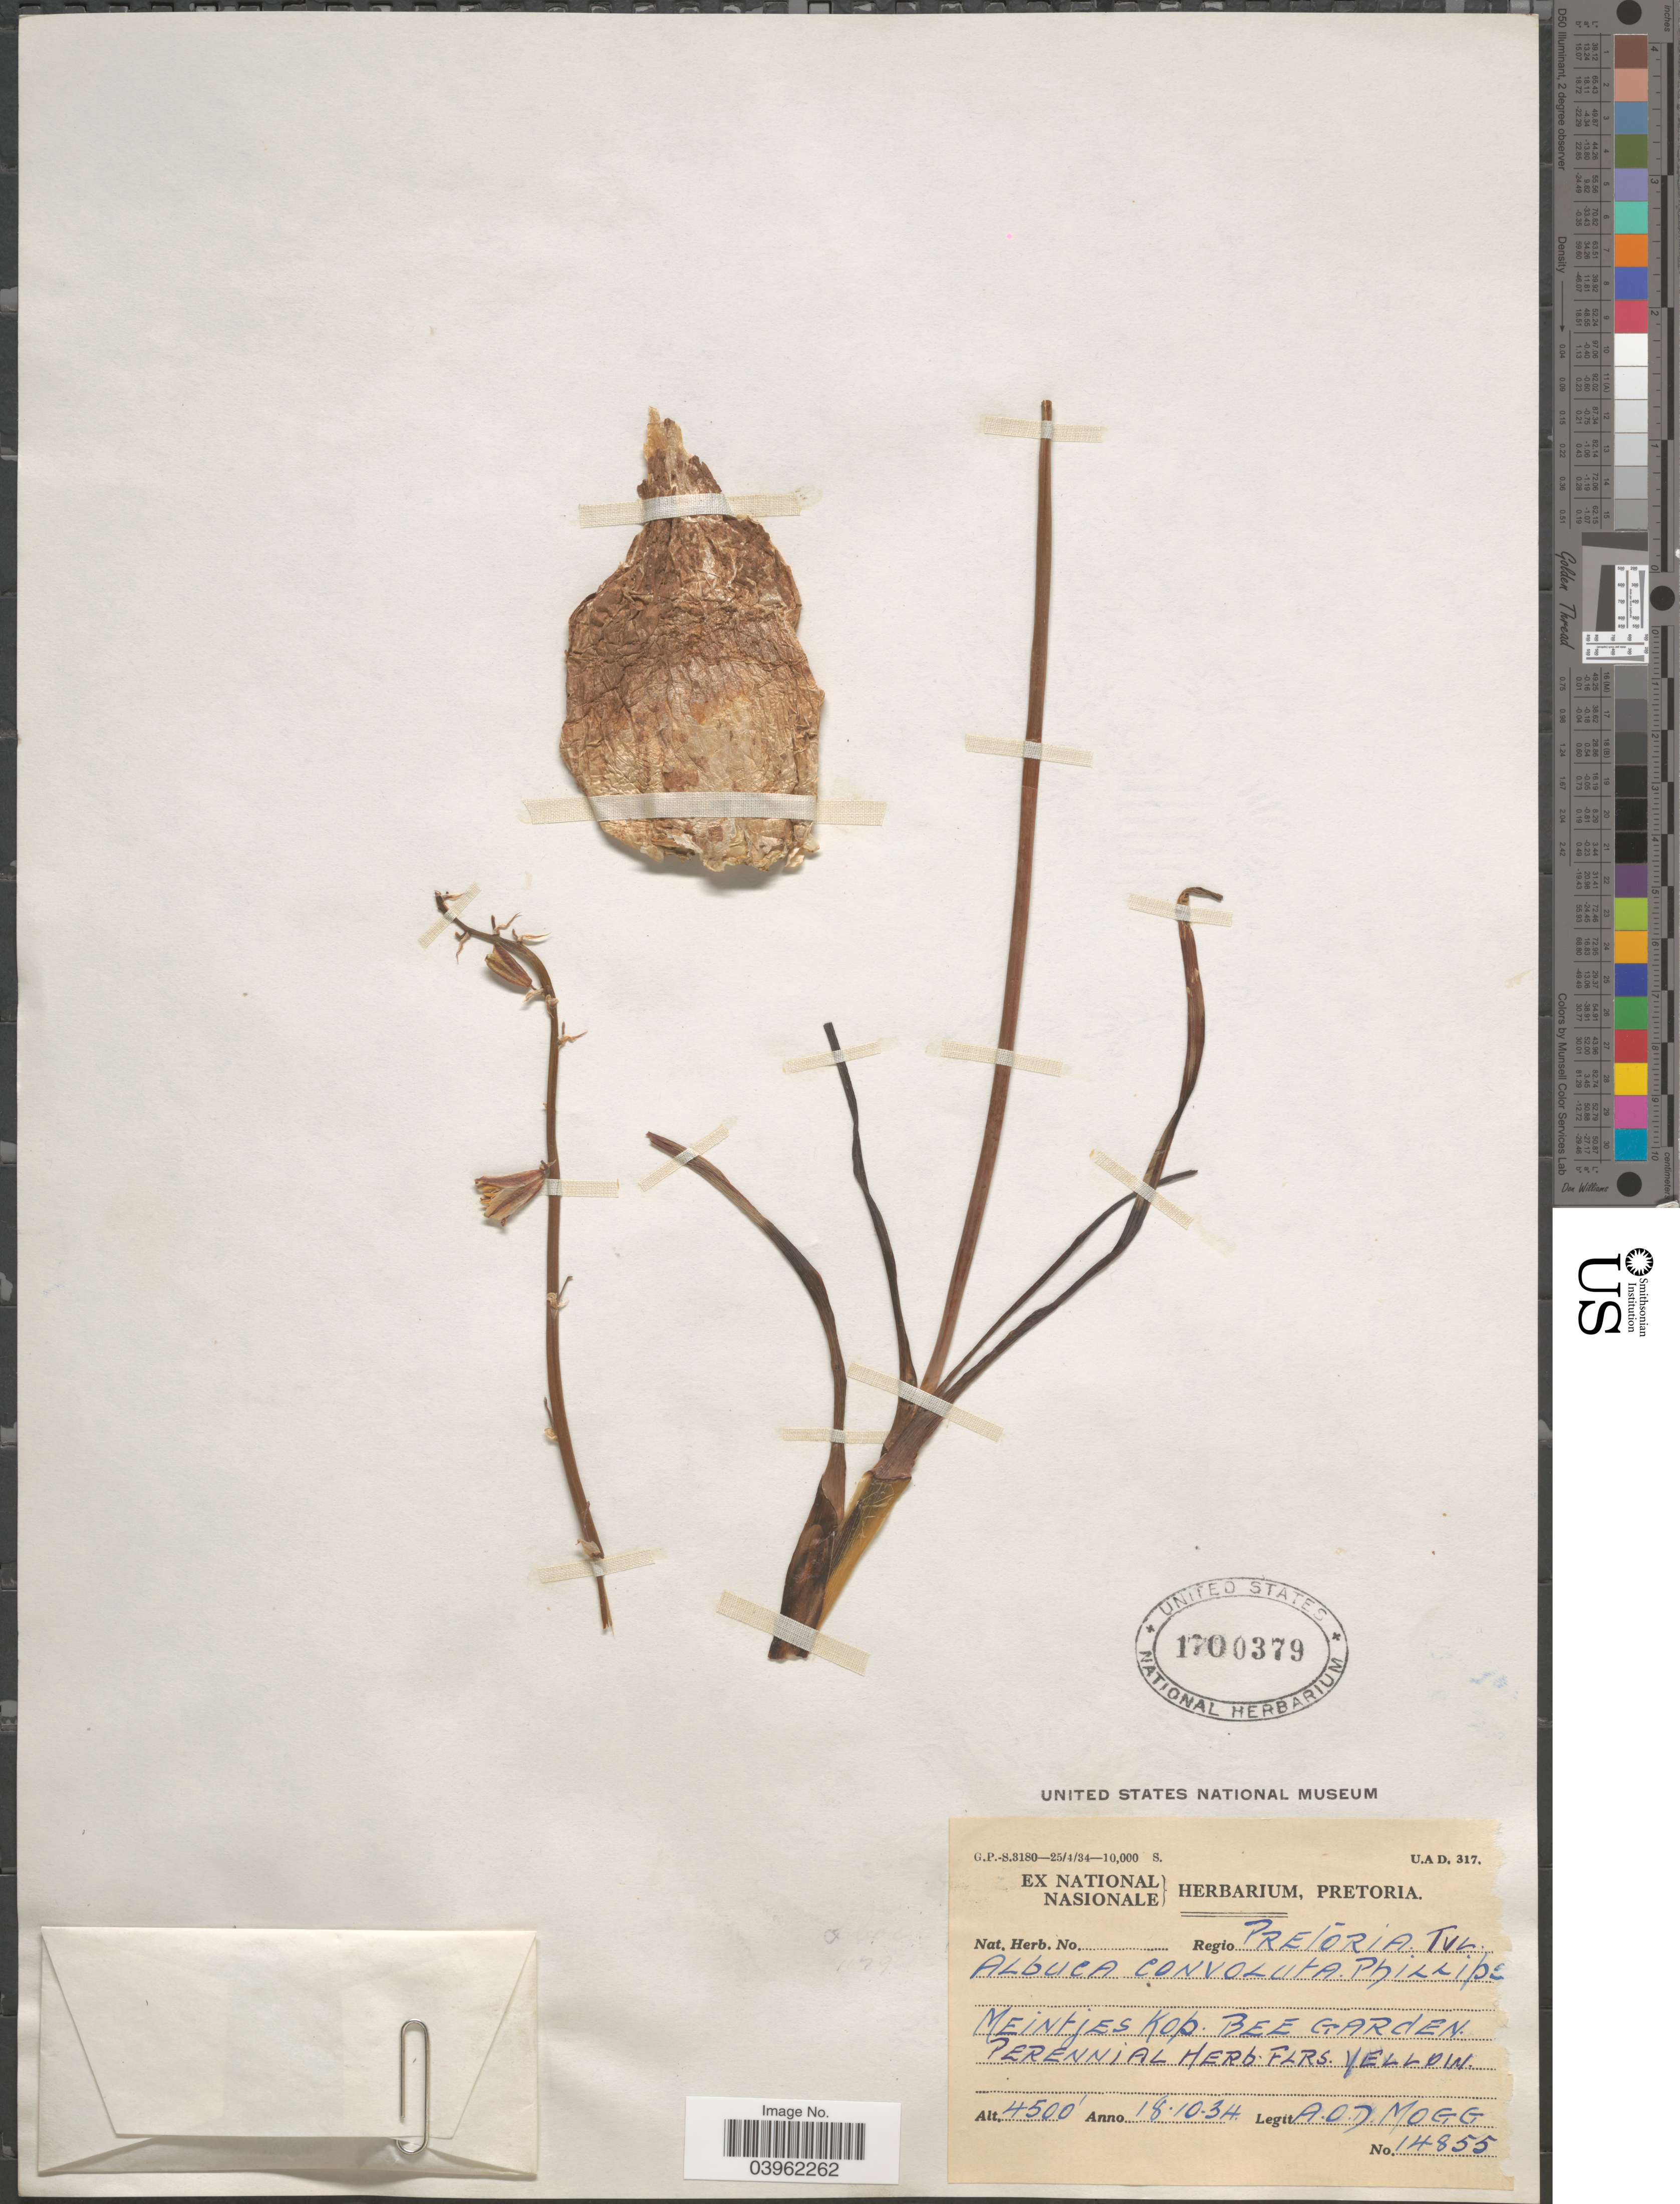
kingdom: Plantae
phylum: Tracheophyta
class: Liliopsida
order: Asparagales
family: Asparagaceae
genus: Albuca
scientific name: Albuca convoluta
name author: E. Phillips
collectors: A. O. Mogg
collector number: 14855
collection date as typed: Transcribed d/m/y: 18/10/34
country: South Africa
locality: Regio Pretoria Tvl. Meintjes Kop. Bee Garden.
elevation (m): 1372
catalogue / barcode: US 1700379